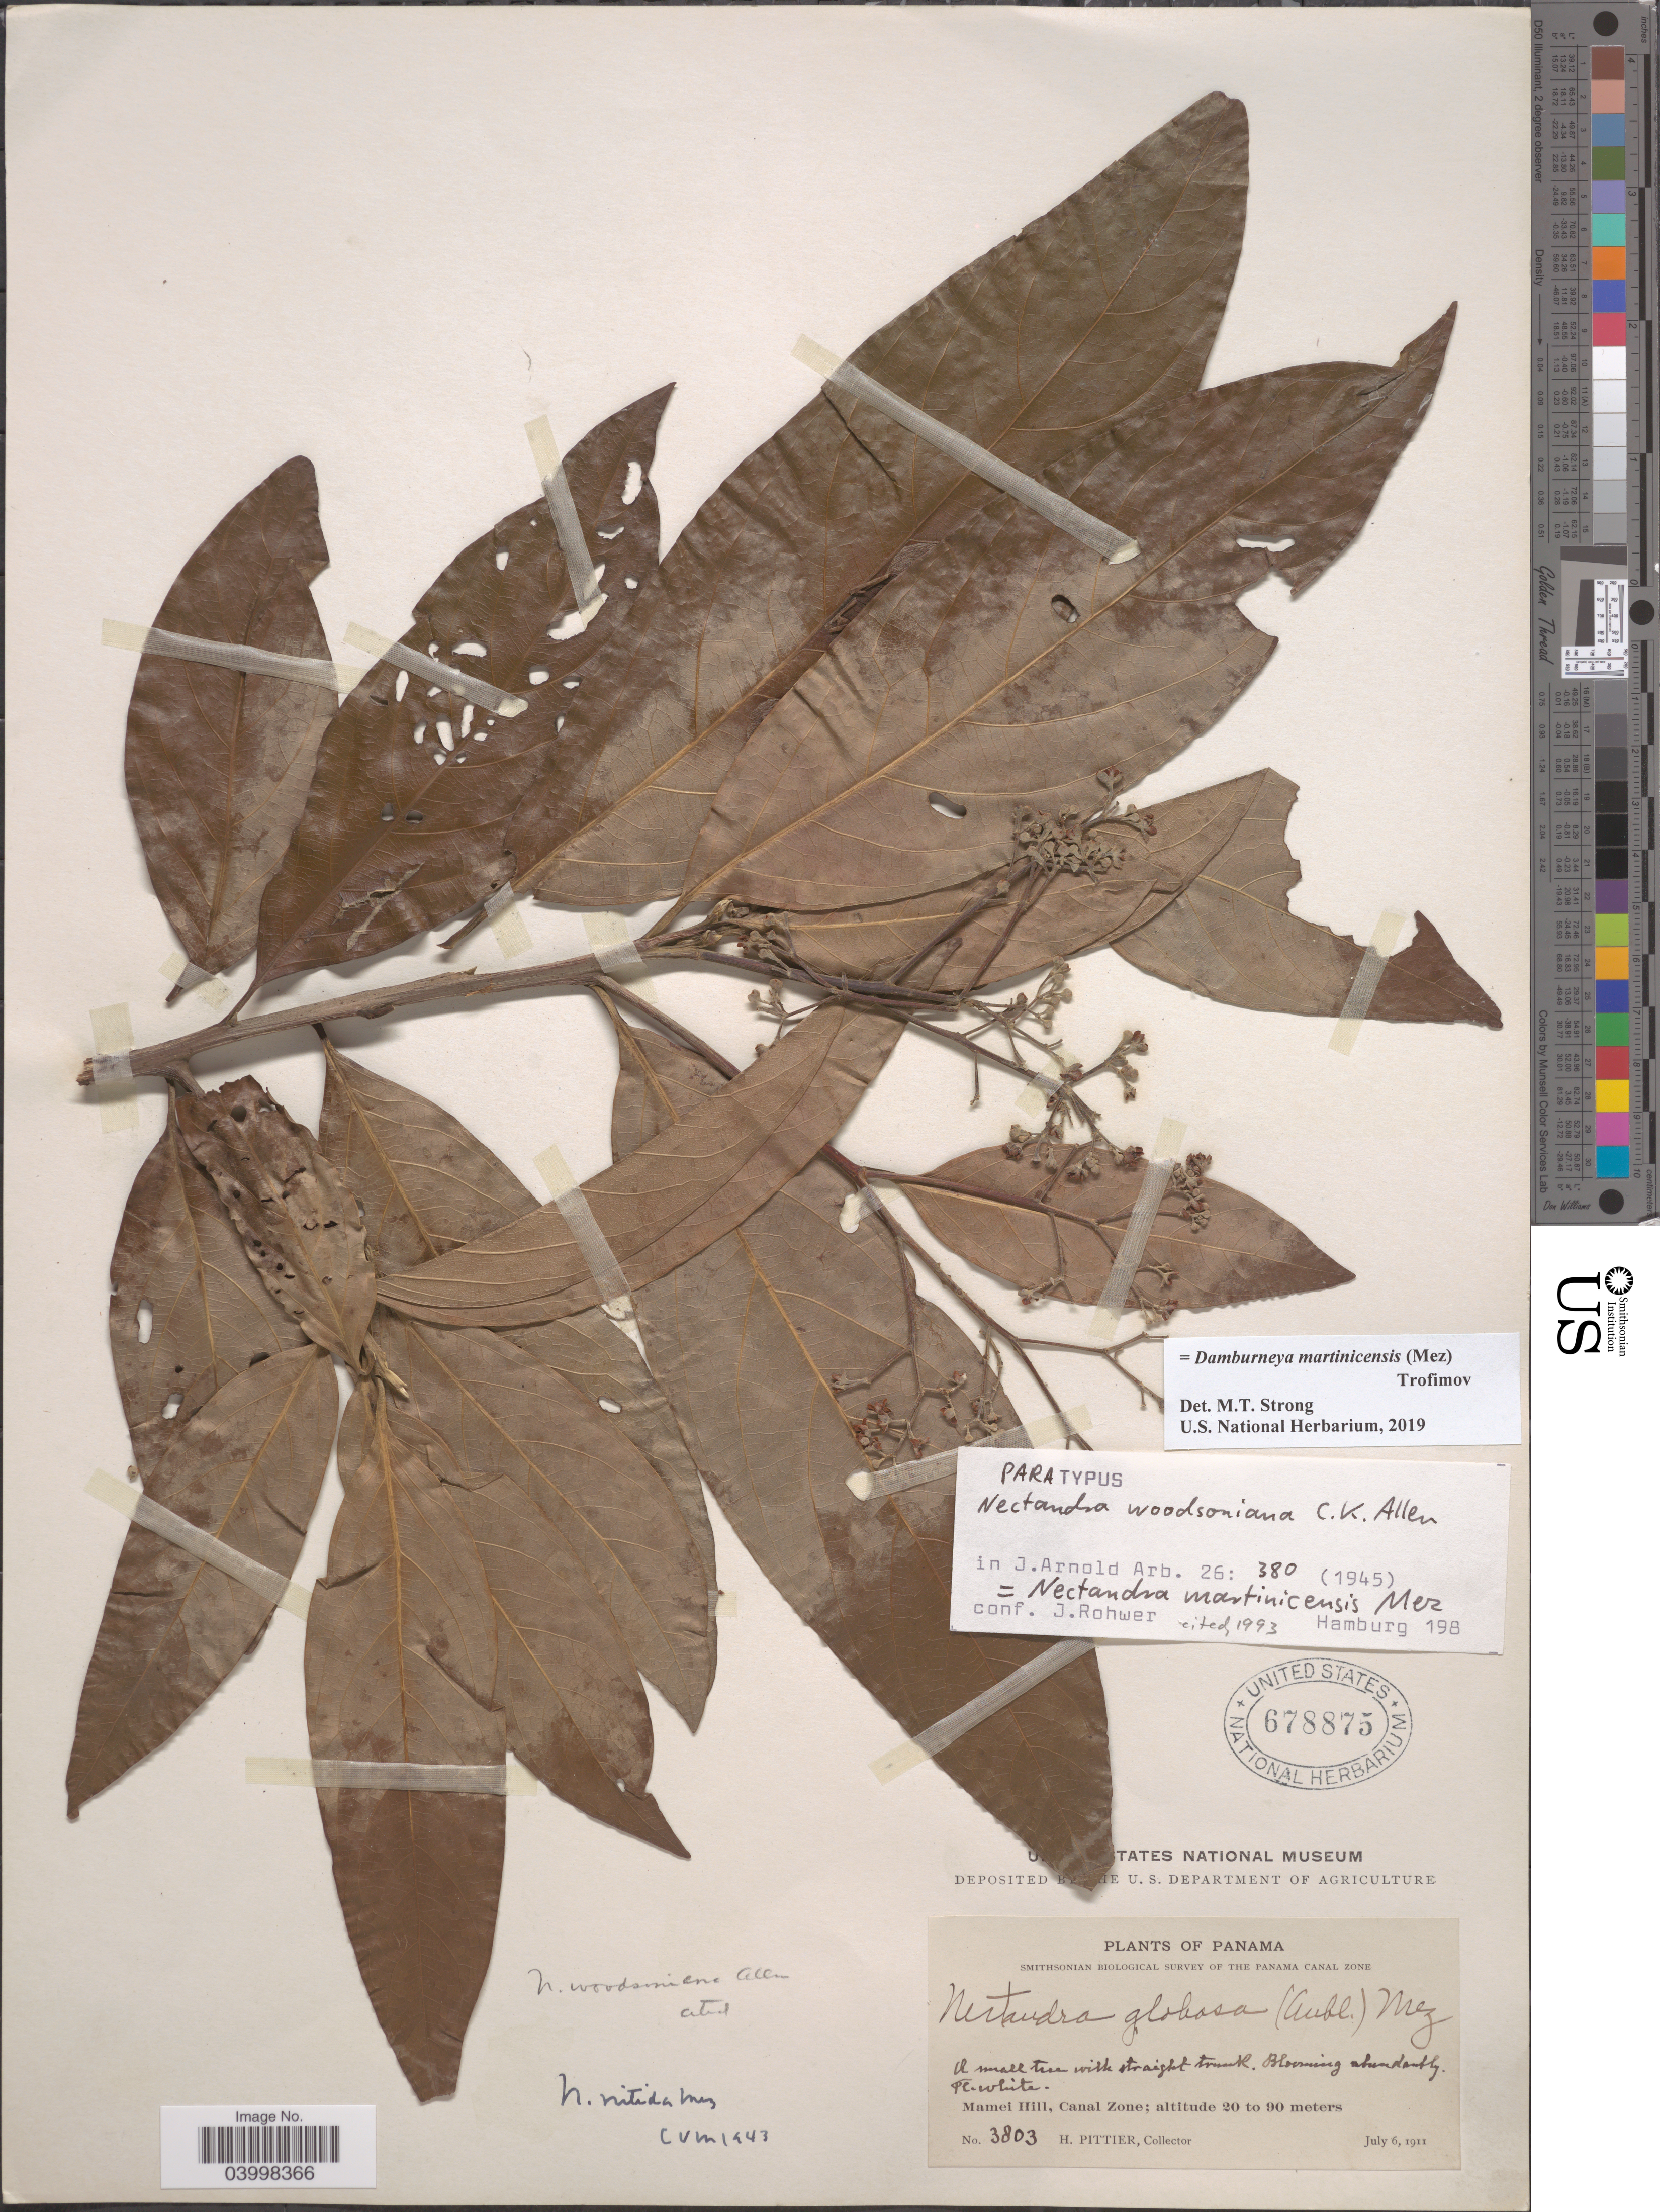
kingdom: Plantae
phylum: Tracheophyta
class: Magnoliopsida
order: Laurales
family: Lauraceae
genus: Damburneya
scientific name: Damburneya martinicensis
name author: (Mez) Trofimov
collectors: H. F. Pittier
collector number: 3803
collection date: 1911-07-06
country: Panama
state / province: Colón / Panamá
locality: Mamei Hill, Canal Zone.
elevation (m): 20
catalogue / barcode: US 678875